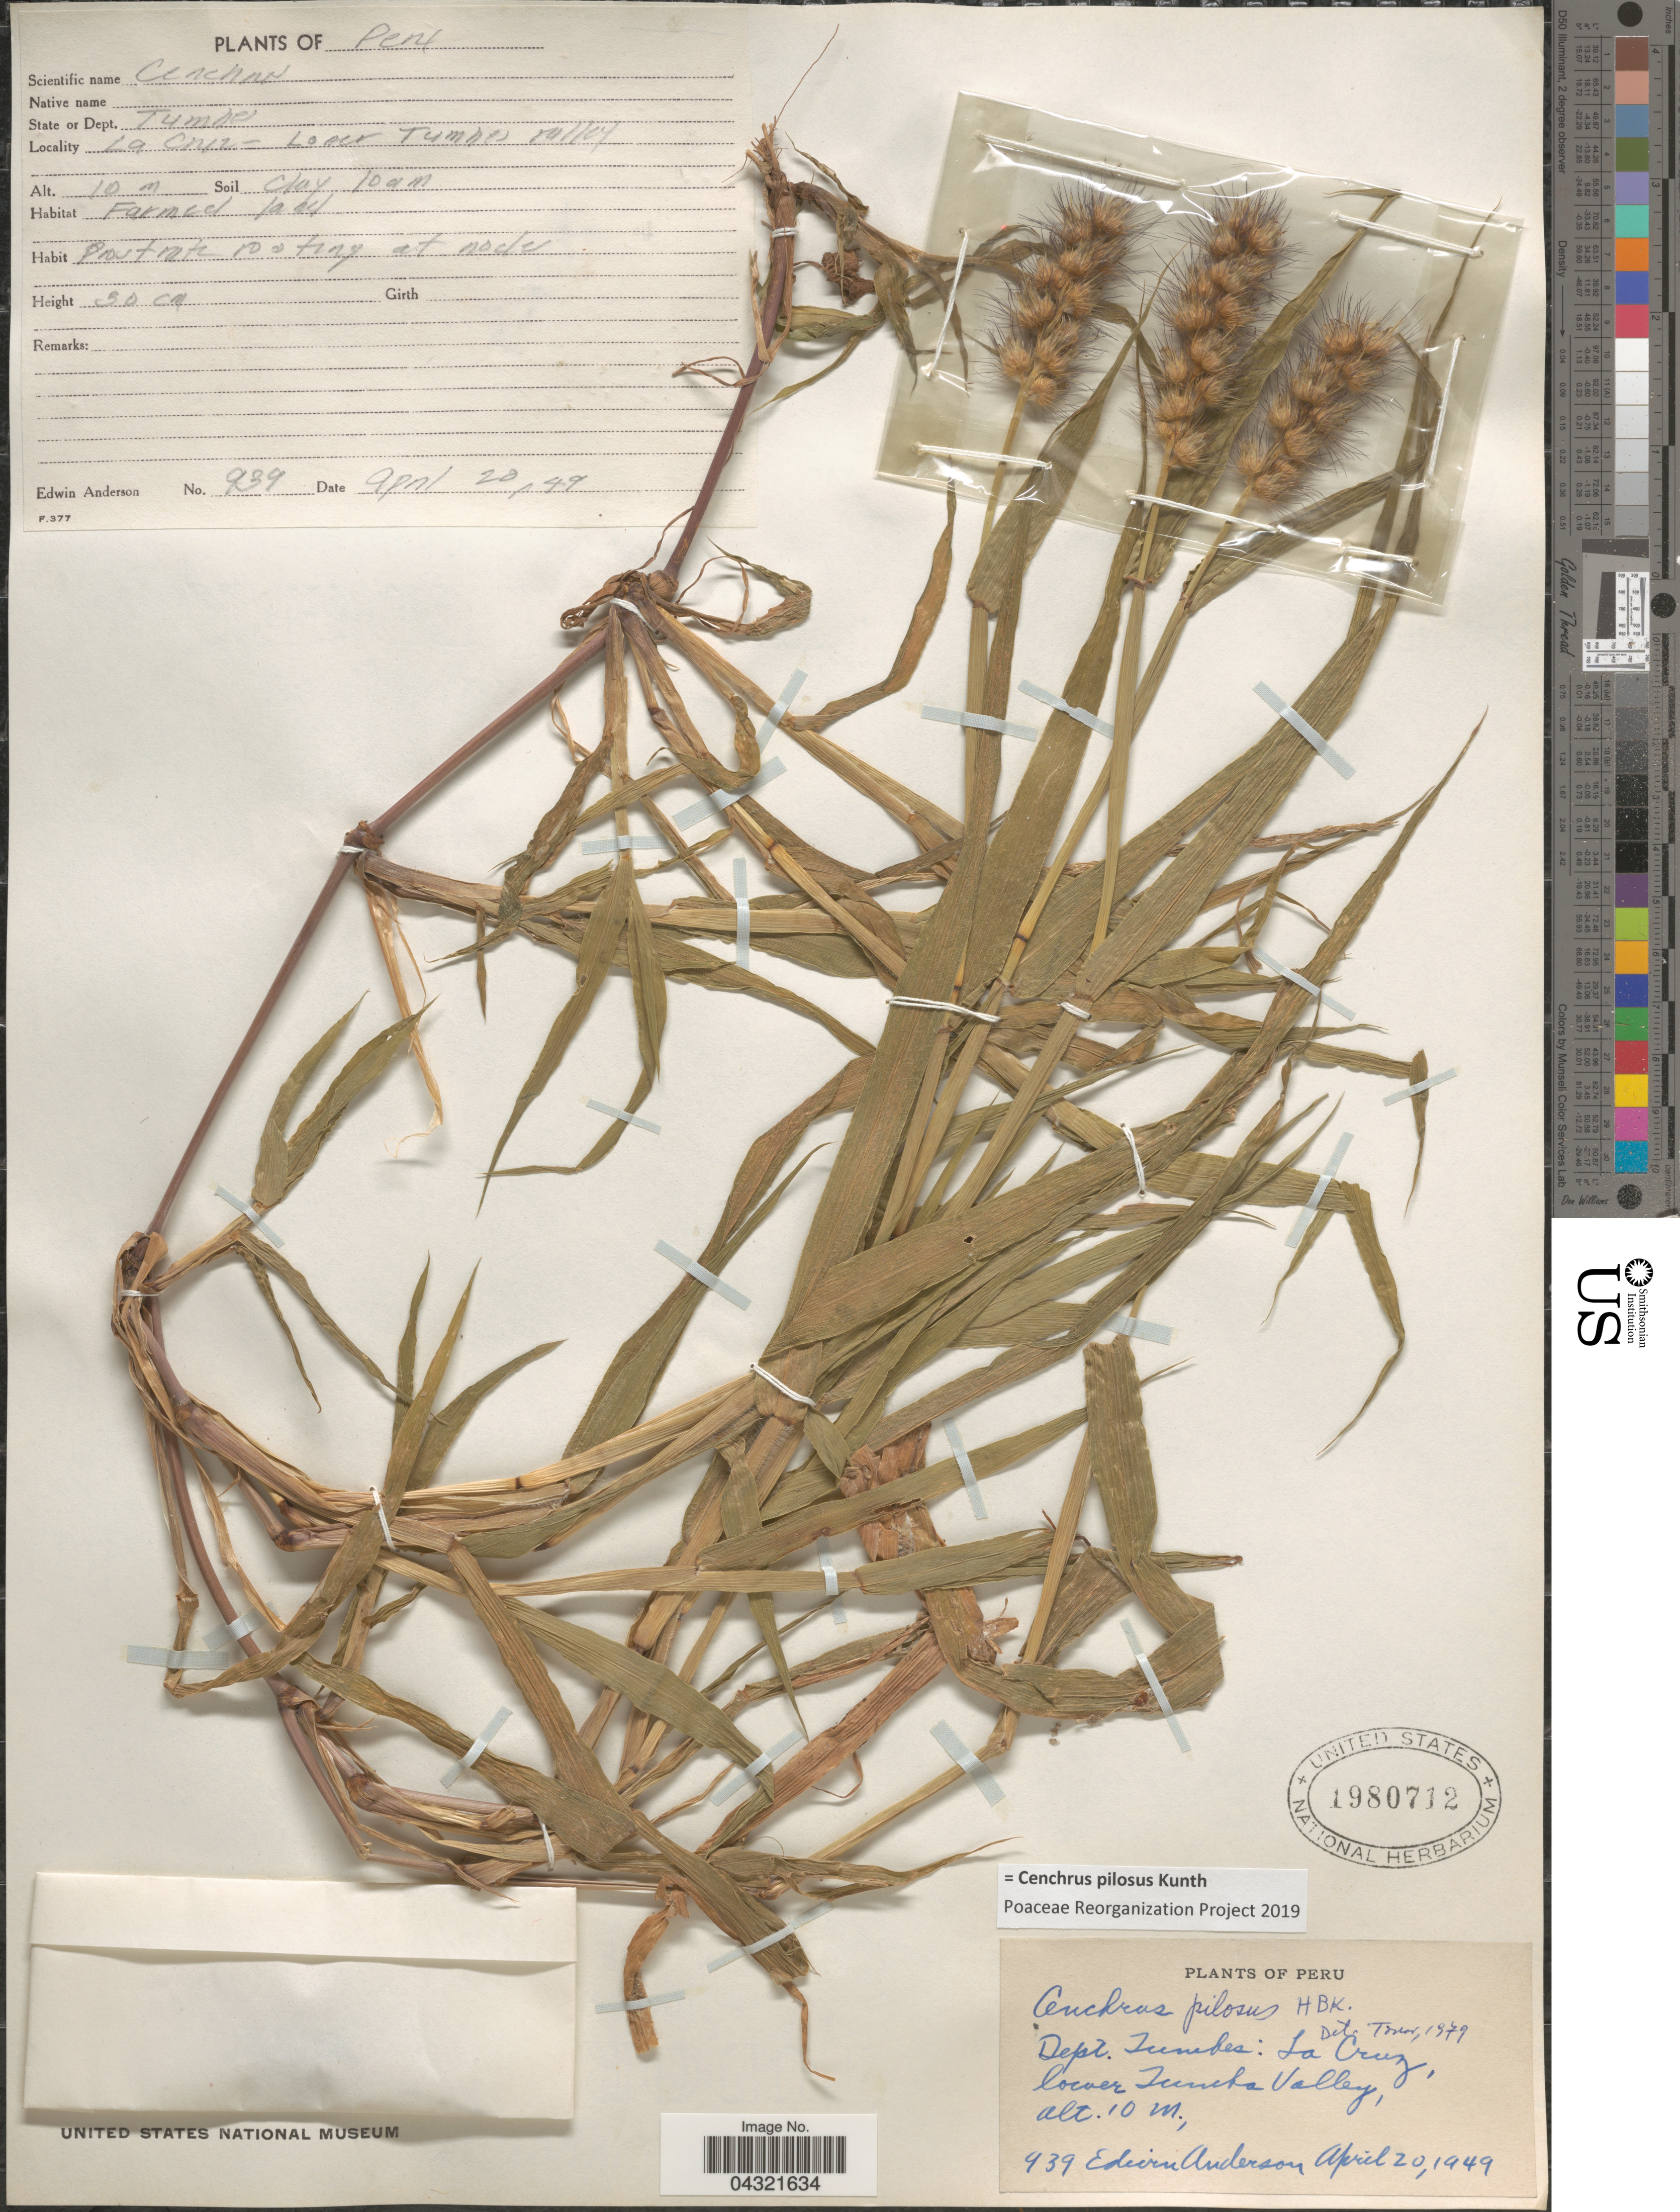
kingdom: Plantae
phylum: Tracheophyta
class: Liliopsida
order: Poales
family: Poaceae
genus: Cenchrus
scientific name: Cenchrus pilosus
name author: Kunth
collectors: E. Anderson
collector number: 939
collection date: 1949-04-20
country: Peru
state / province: Tumbes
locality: Dept. Tumbes: La Cruz, lower Tumba Valley.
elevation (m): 10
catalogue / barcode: US 1980712